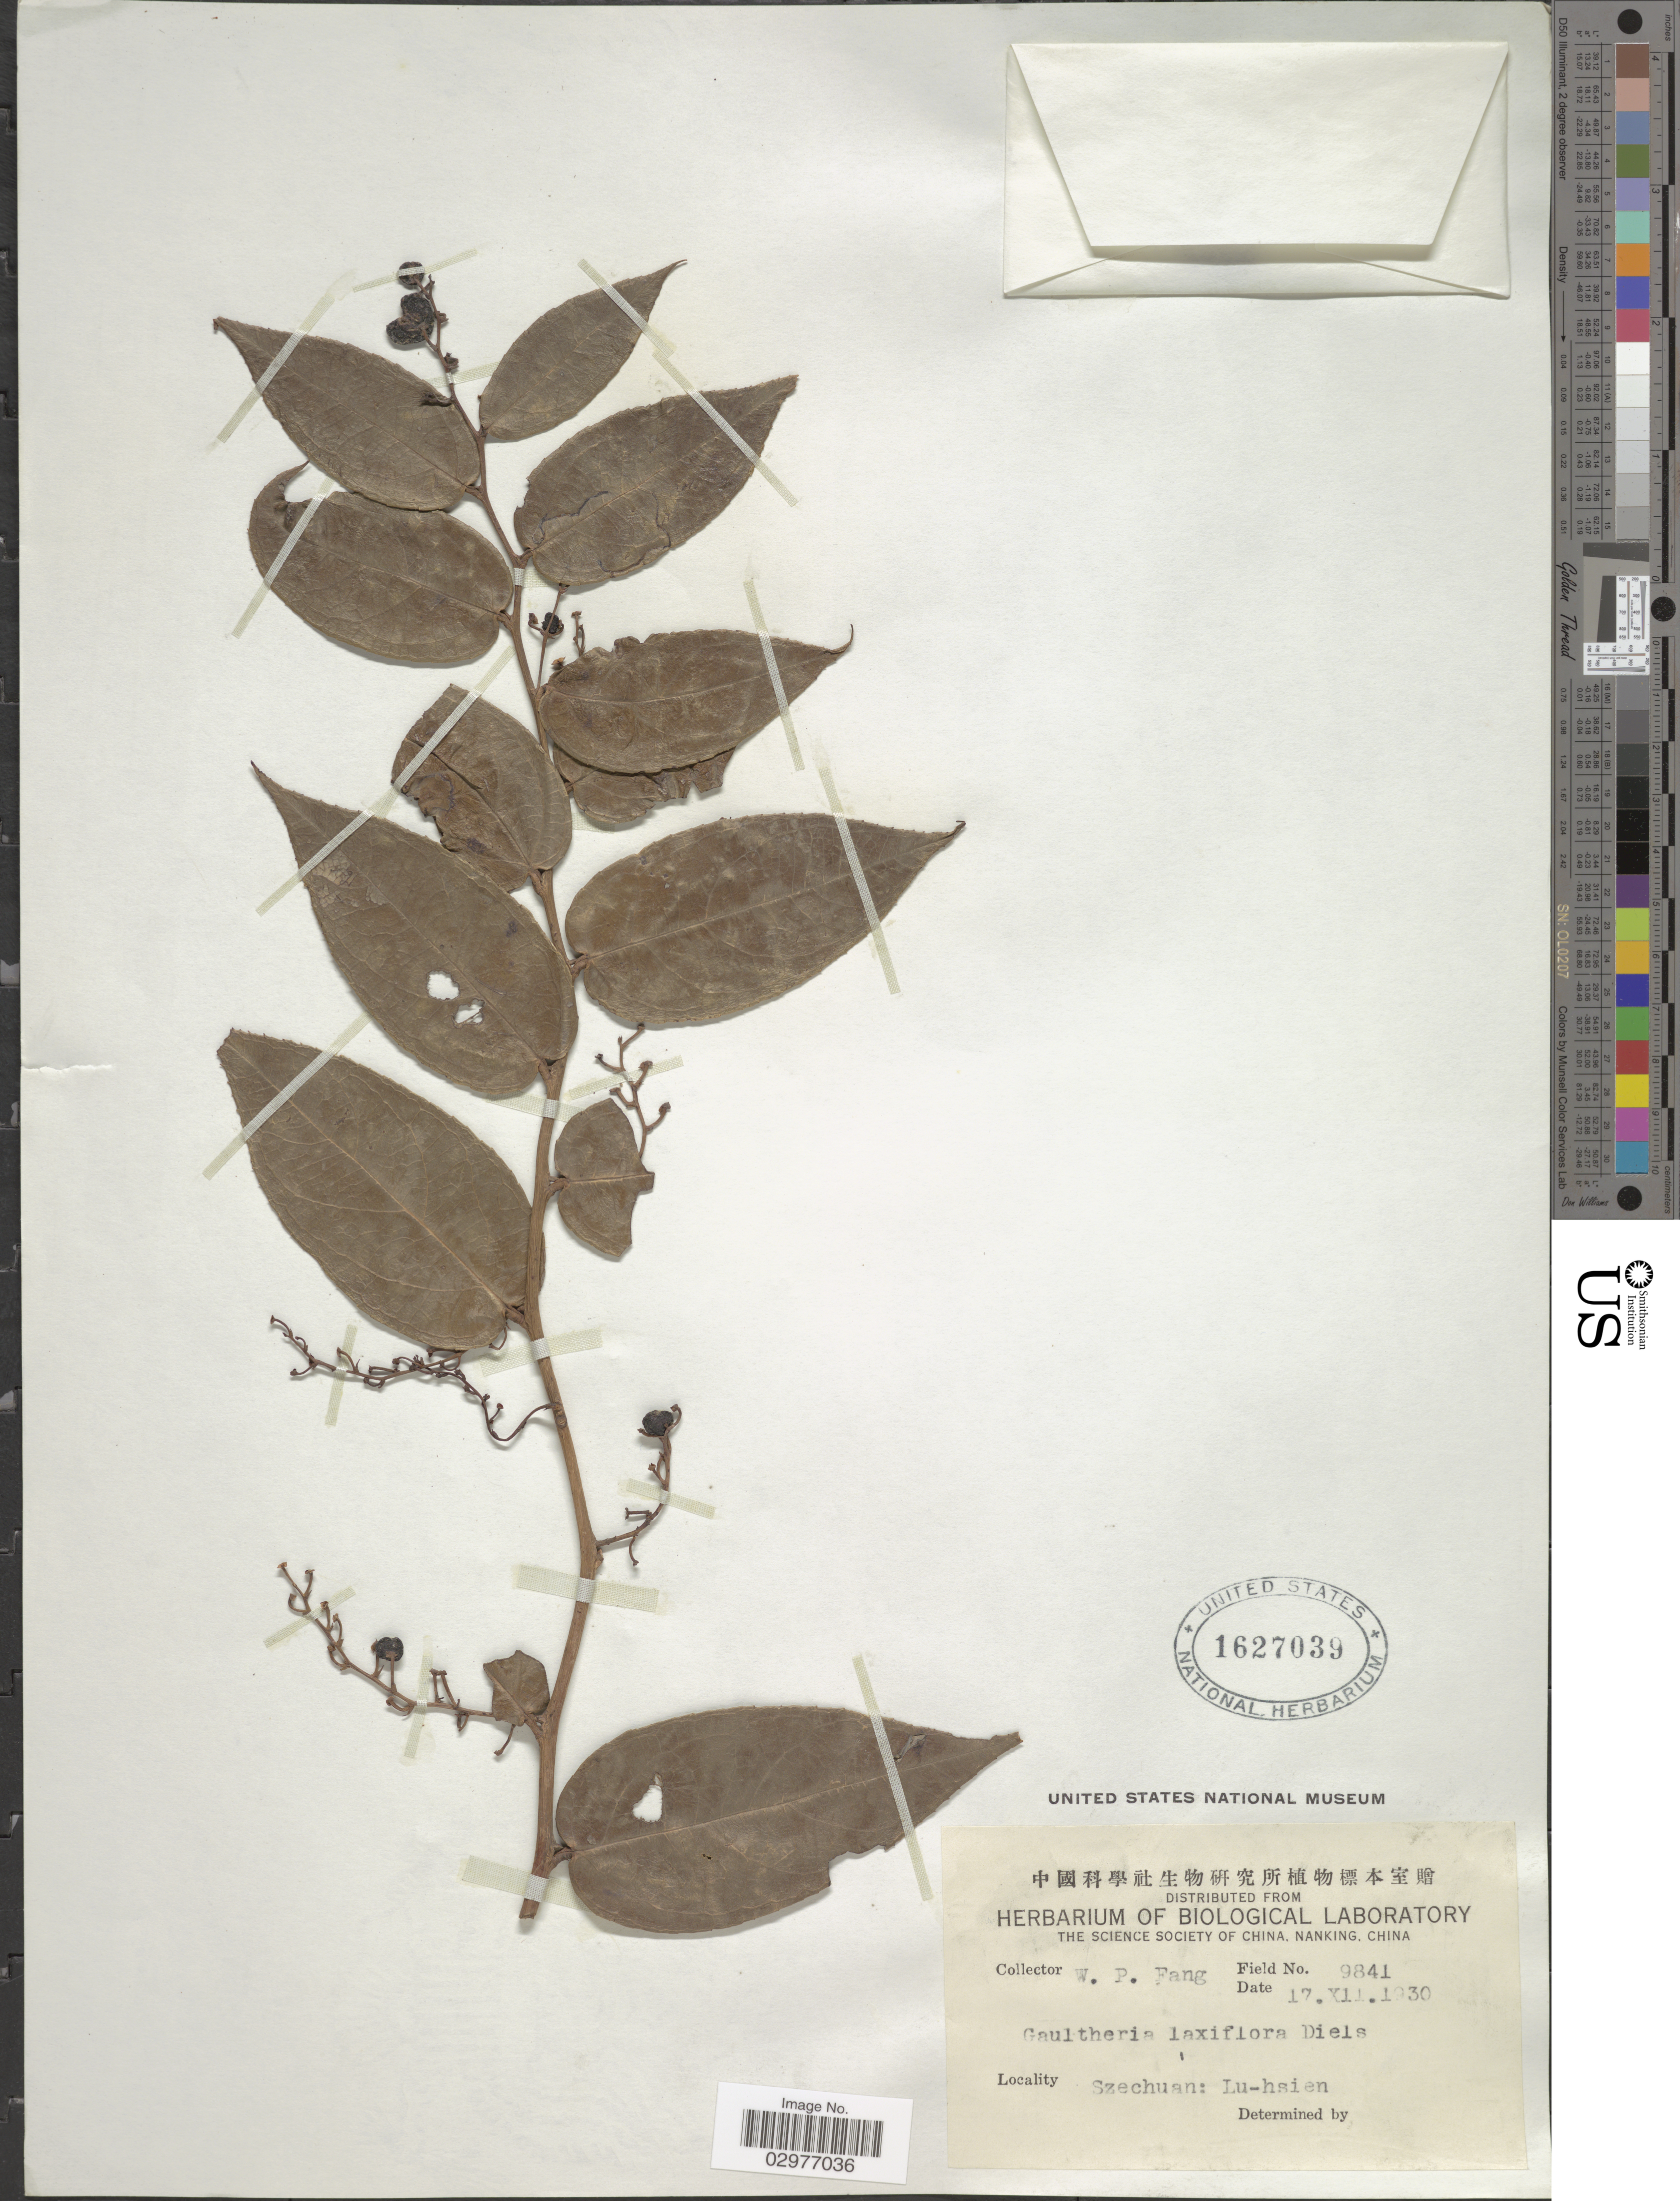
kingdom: Plantae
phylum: Tracheophyta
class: Magnoliopsida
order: Ericales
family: Ericaceae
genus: Gaultheria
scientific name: Gaultheria laxiflora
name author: Diels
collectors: W. P. Fang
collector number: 9841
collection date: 1930-12-17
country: China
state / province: Sichuan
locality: Szechuan: Lu-hsien.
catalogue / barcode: US 1627039